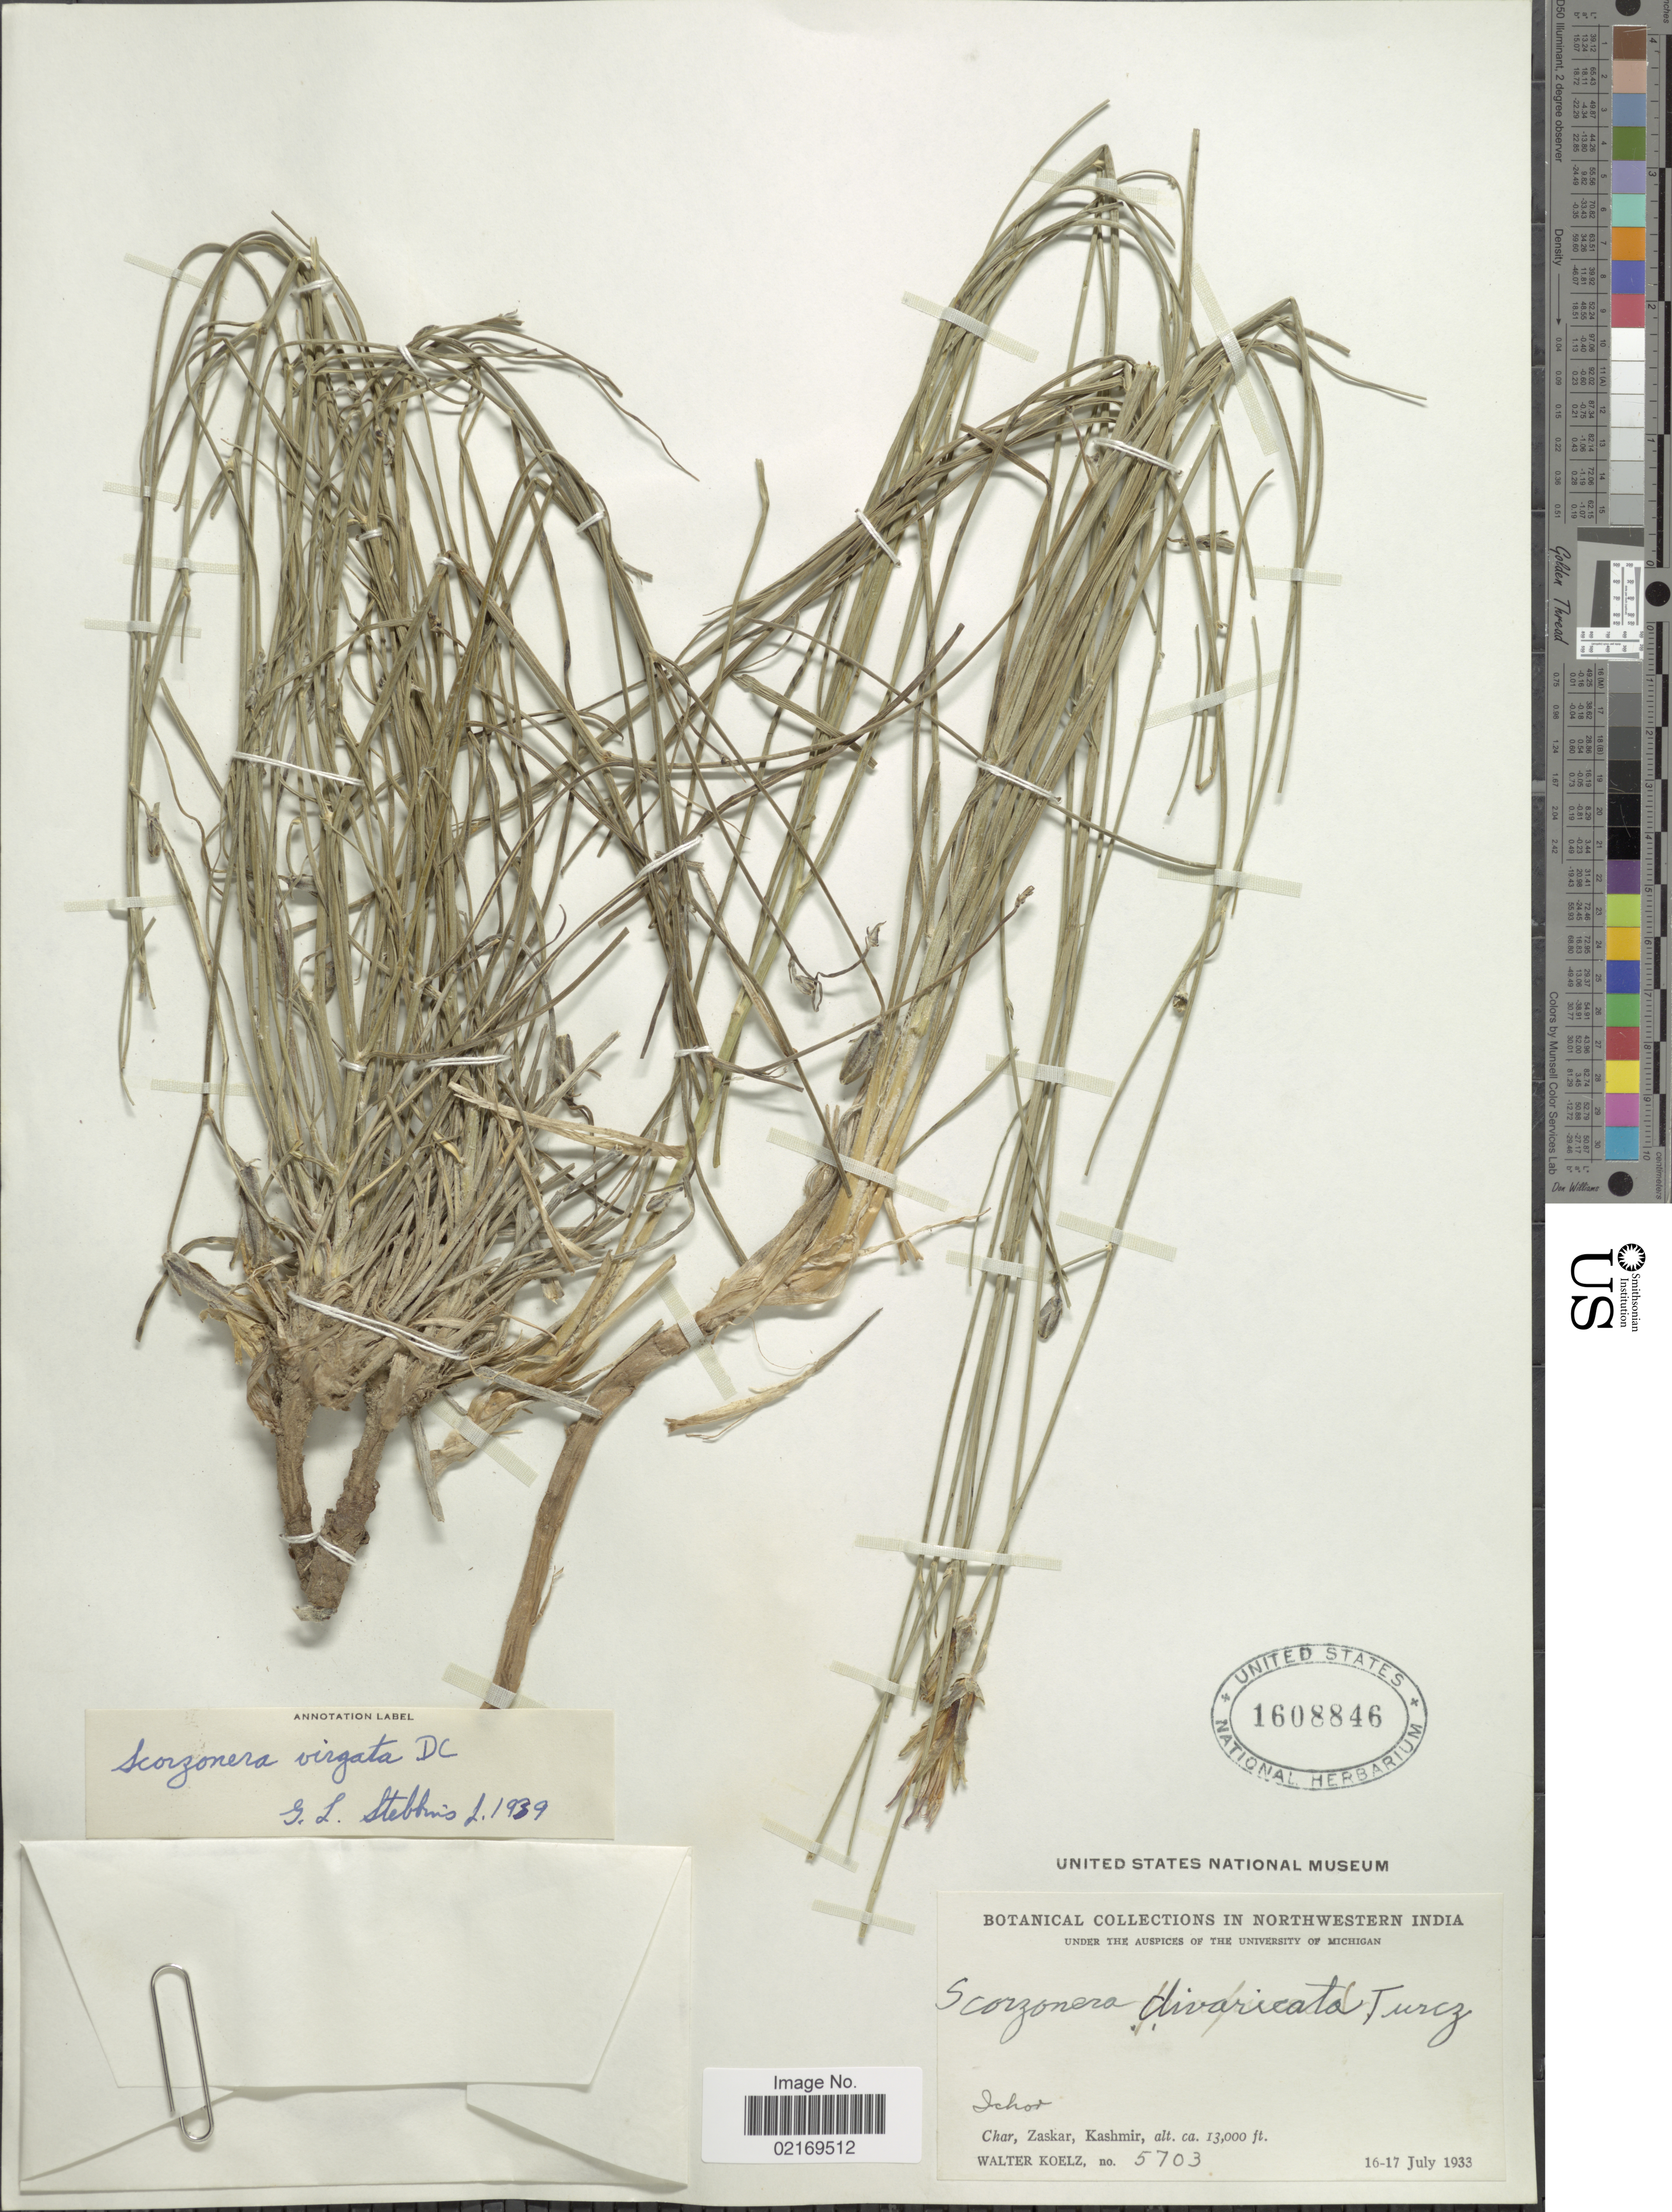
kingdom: Plantae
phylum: Tracheophyta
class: Magnoliopsida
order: Asterales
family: Asteraceae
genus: Scorzonera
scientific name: Scorzonera virgata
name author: DC.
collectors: W. N. Koelz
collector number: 5703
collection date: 1933-07-16/1933-07-17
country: India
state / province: Jammu and Kashmir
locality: Northwestern India, Ichor, Char, Zaskar, Kashmir.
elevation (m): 3962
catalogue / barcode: US 1608846